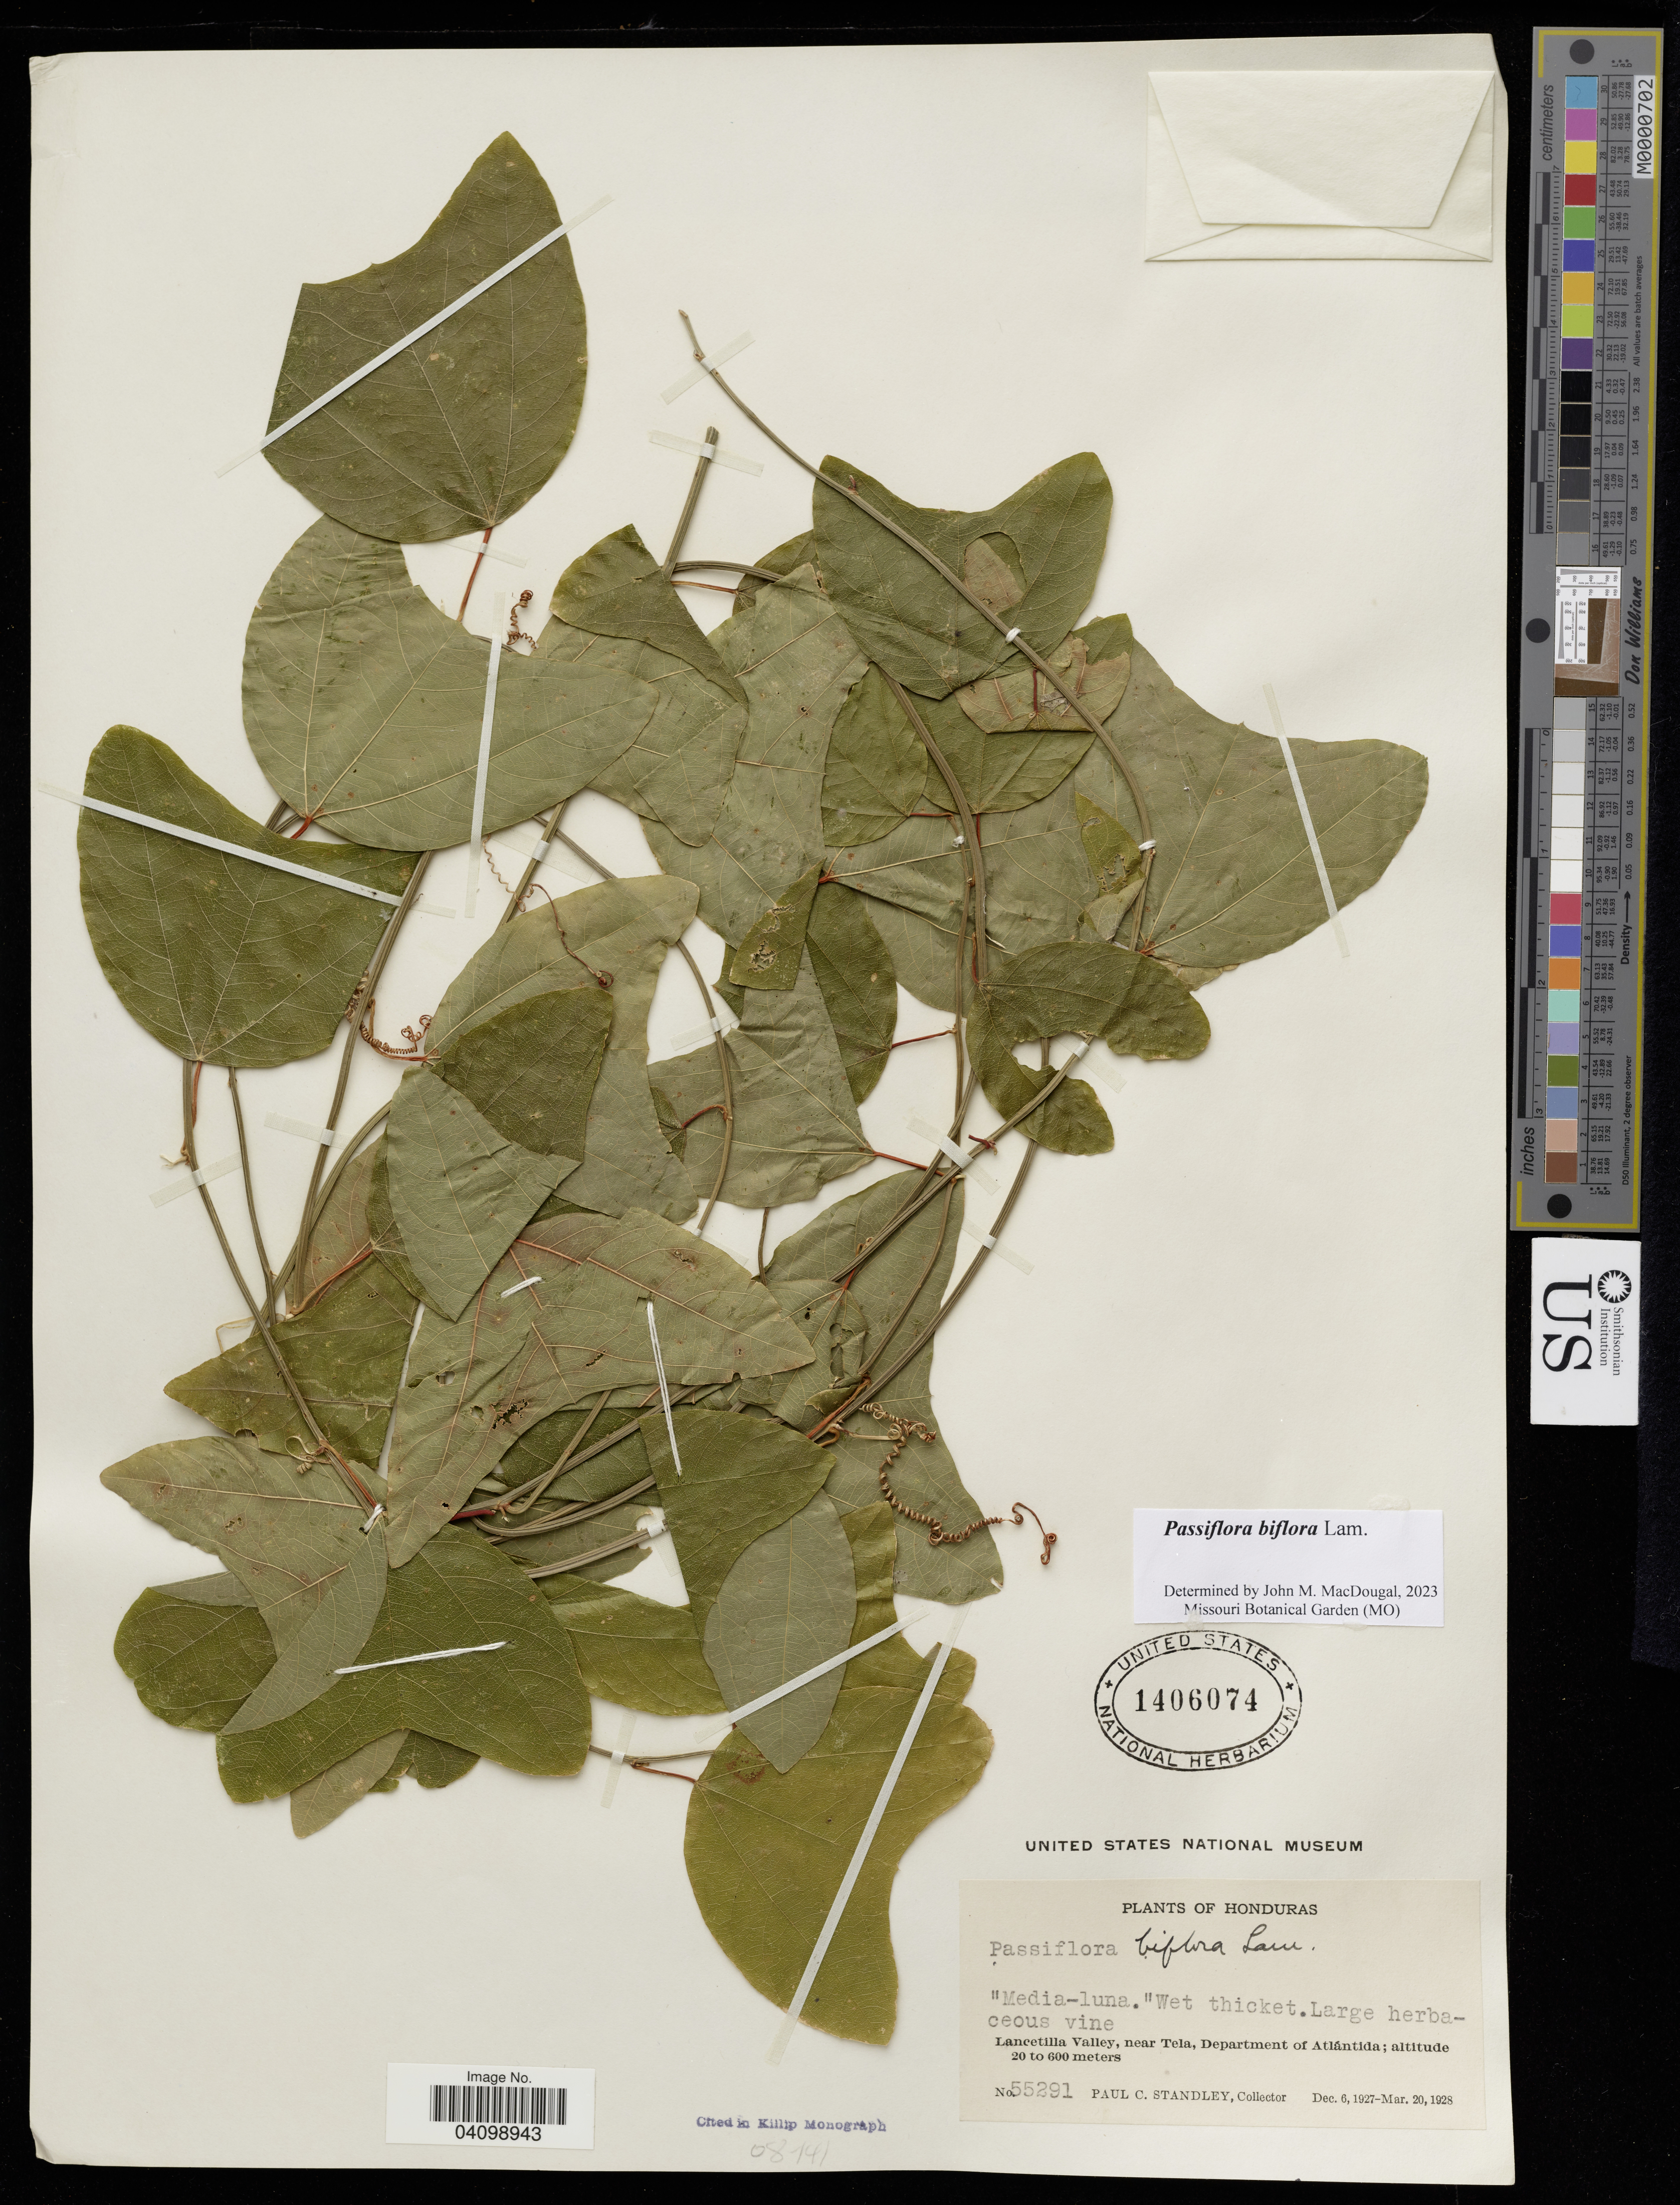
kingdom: Plantae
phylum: Tracheophyta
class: Magnoliopsida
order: Malpighiales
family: Passifloraceae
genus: Passiflora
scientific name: Passiflora biflora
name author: Lam.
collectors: P. C. Standley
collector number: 55291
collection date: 1927-12-06/1928-03-20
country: Honduras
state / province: Atlantida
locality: Lancetilla Valley, near Tela.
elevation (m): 20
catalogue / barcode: US 1406074